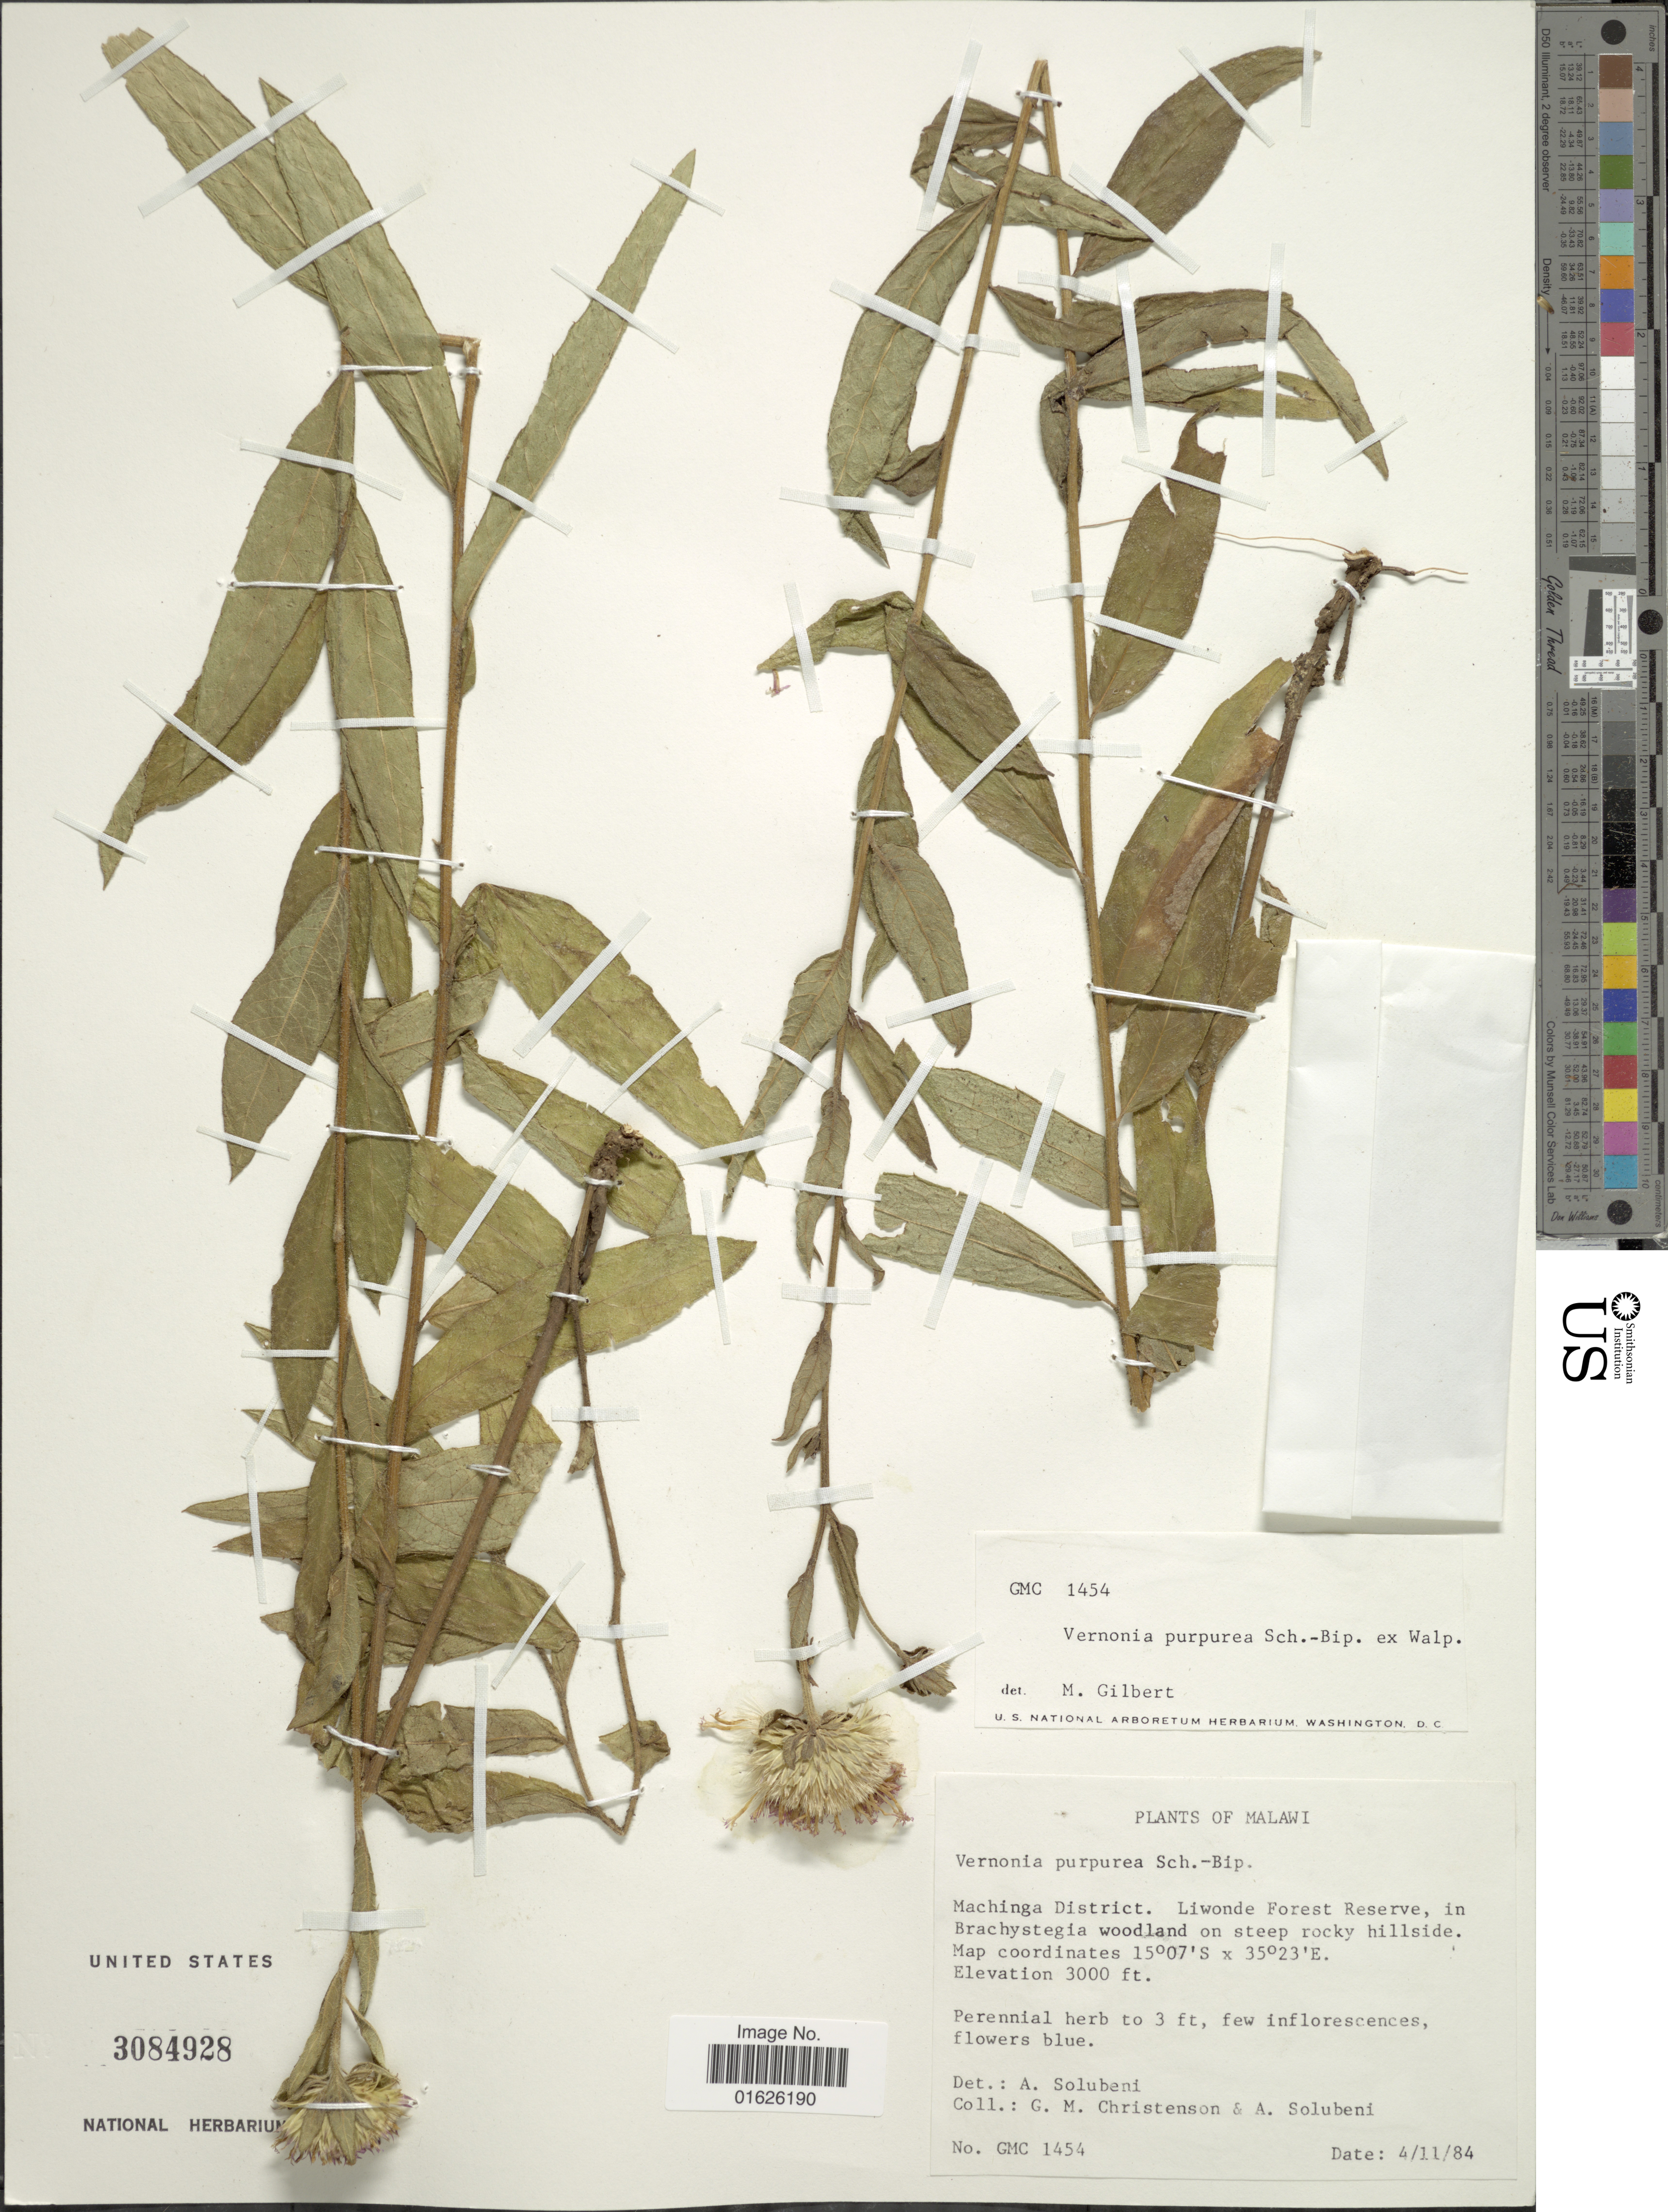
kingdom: Plantae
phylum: Tracheophyta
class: Magnoliopsida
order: Asterales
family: Asteraceae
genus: Linzia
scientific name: Linzia purpurea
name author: (Sch. Bip. ex Walp.) Isawumi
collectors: G. Christenson & A. Solubeni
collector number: GMC 1454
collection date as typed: Transcribed d/m/y: 11/4/84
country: Malawi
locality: Machinga District, Liwonde forest Reserve, in Brachystegia woodland on steep rocky hillside.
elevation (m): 914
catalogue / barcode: US 3084928